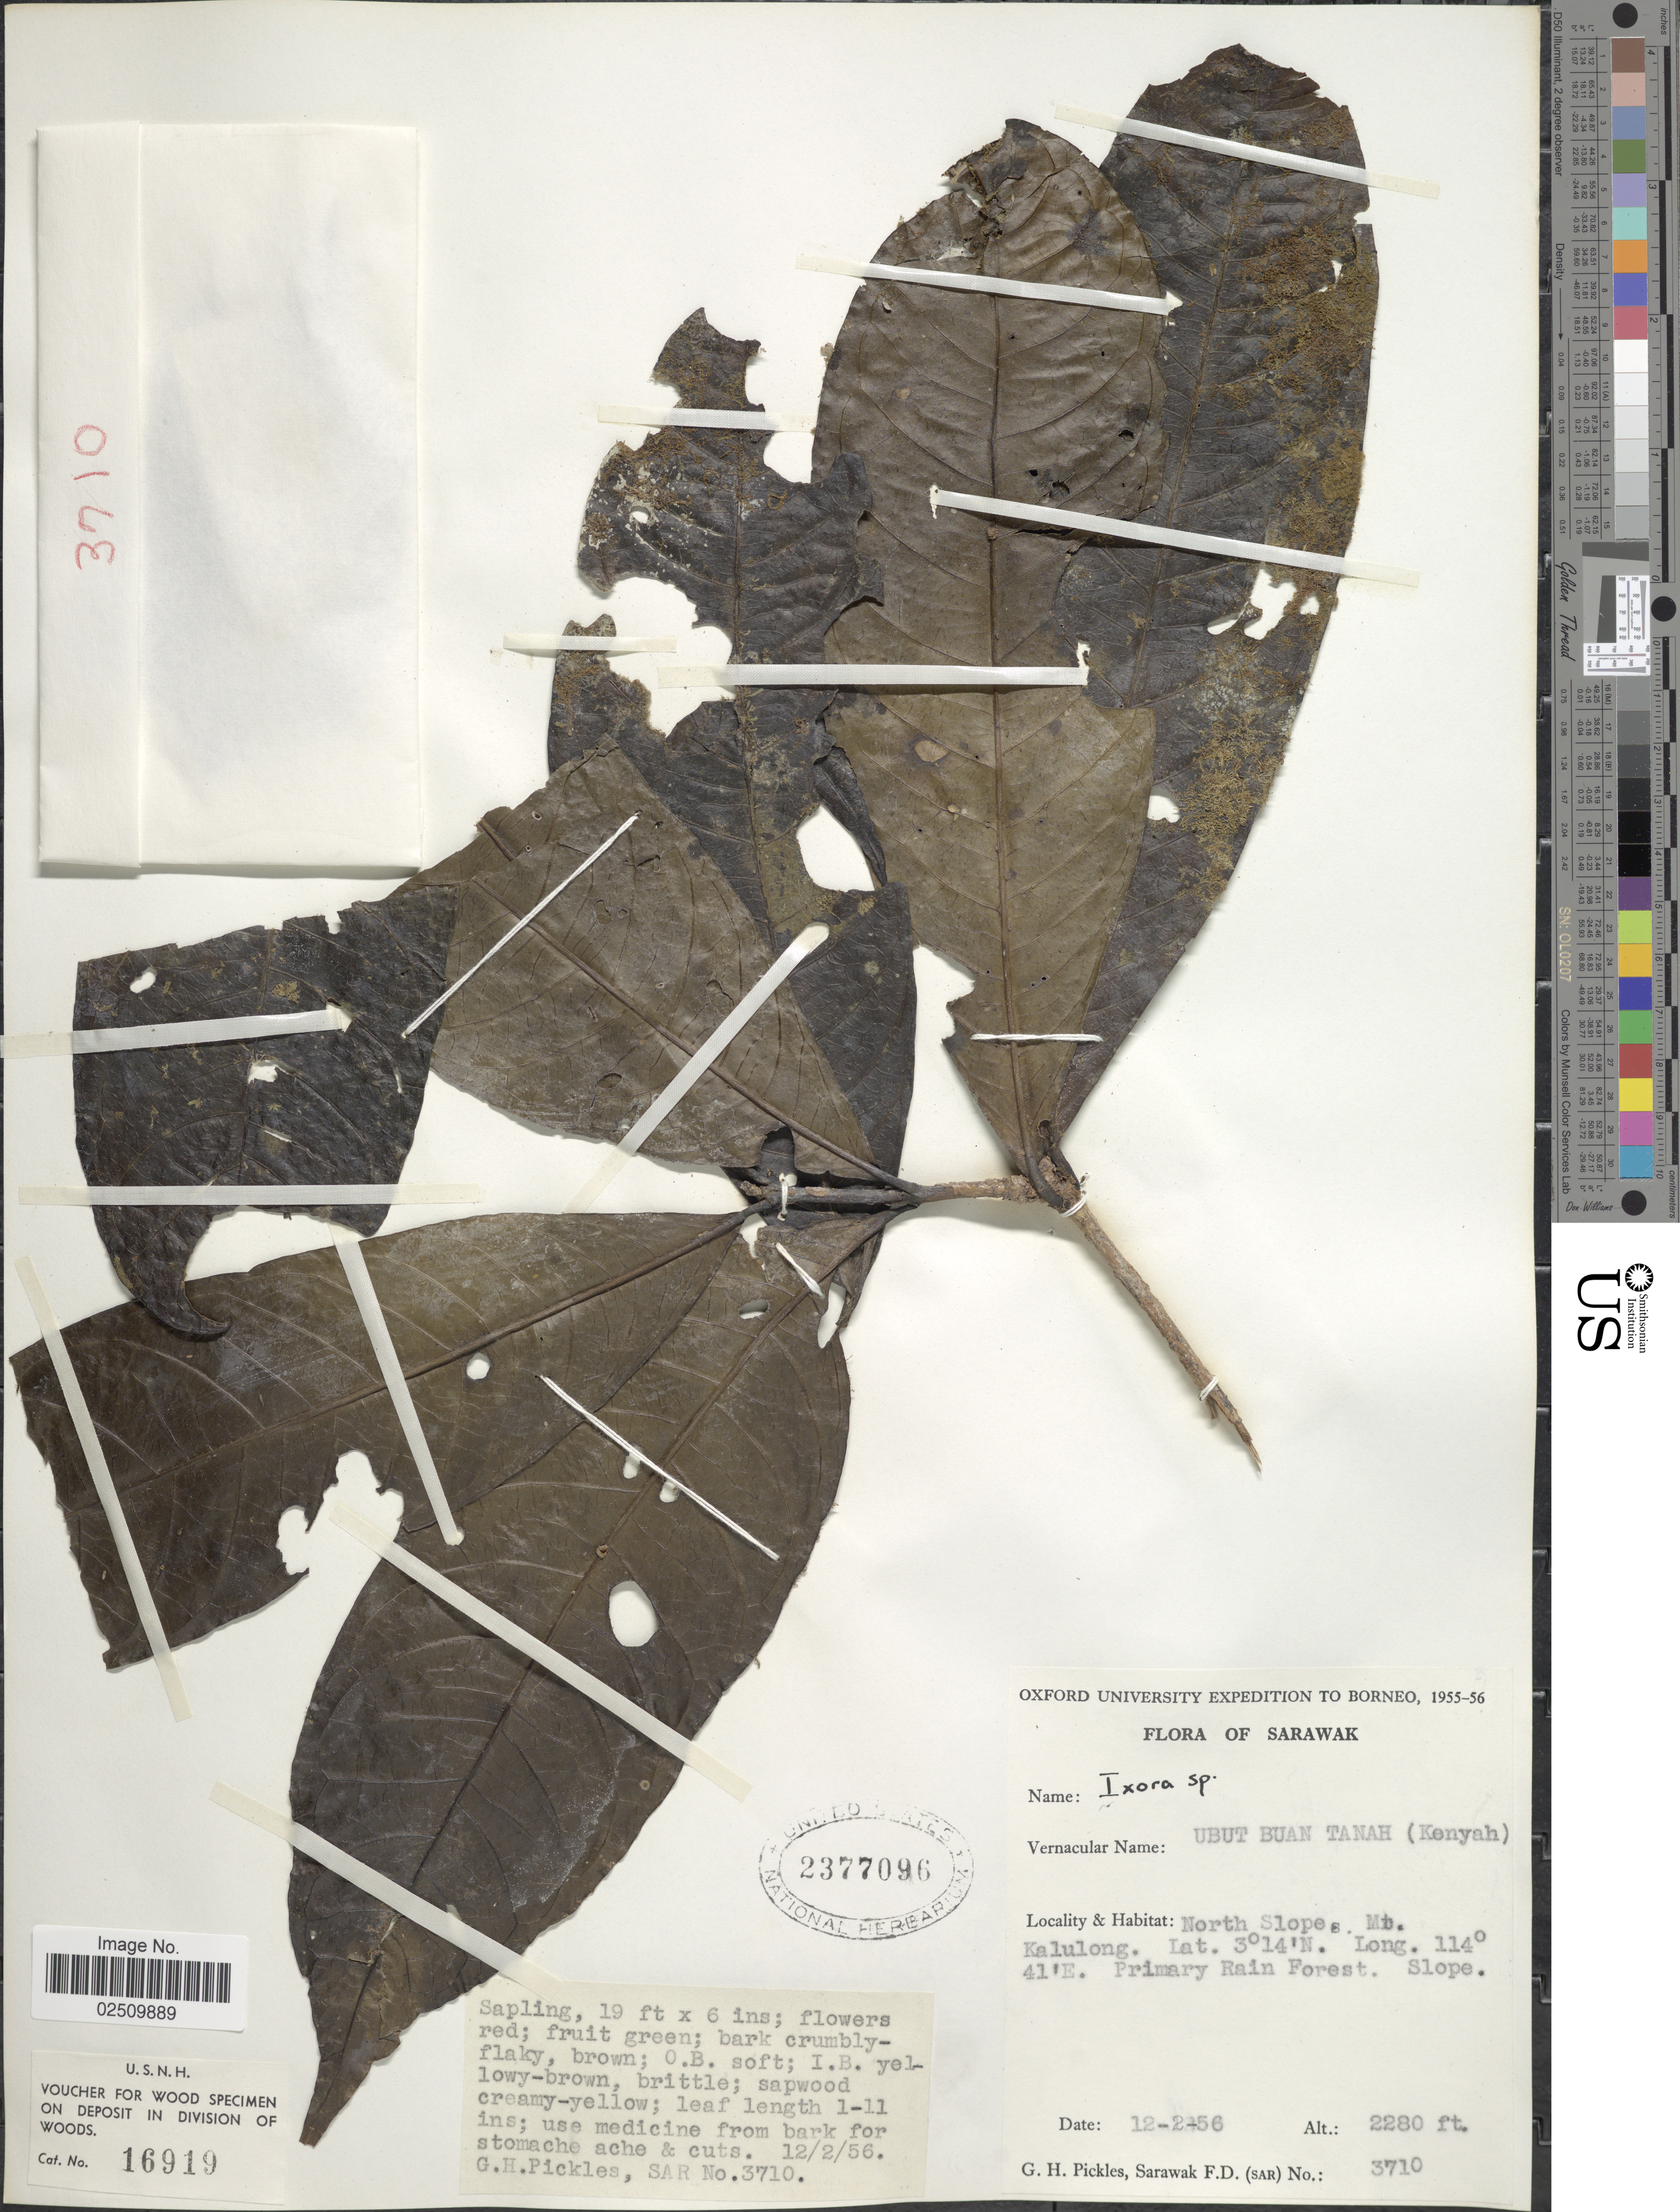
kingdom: Plantae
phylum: Tracheophyta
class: Magnoliopsida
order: Gentianales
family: Rubiaceae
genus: Ixora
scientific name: Ixora sp.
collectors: G. Pickles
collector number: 3710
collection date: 1956-02-12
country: Malaysia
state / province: Sarawak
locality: Borneo. North Slope. Mt. Kalulong.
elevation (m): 695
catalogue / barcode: US 2377096